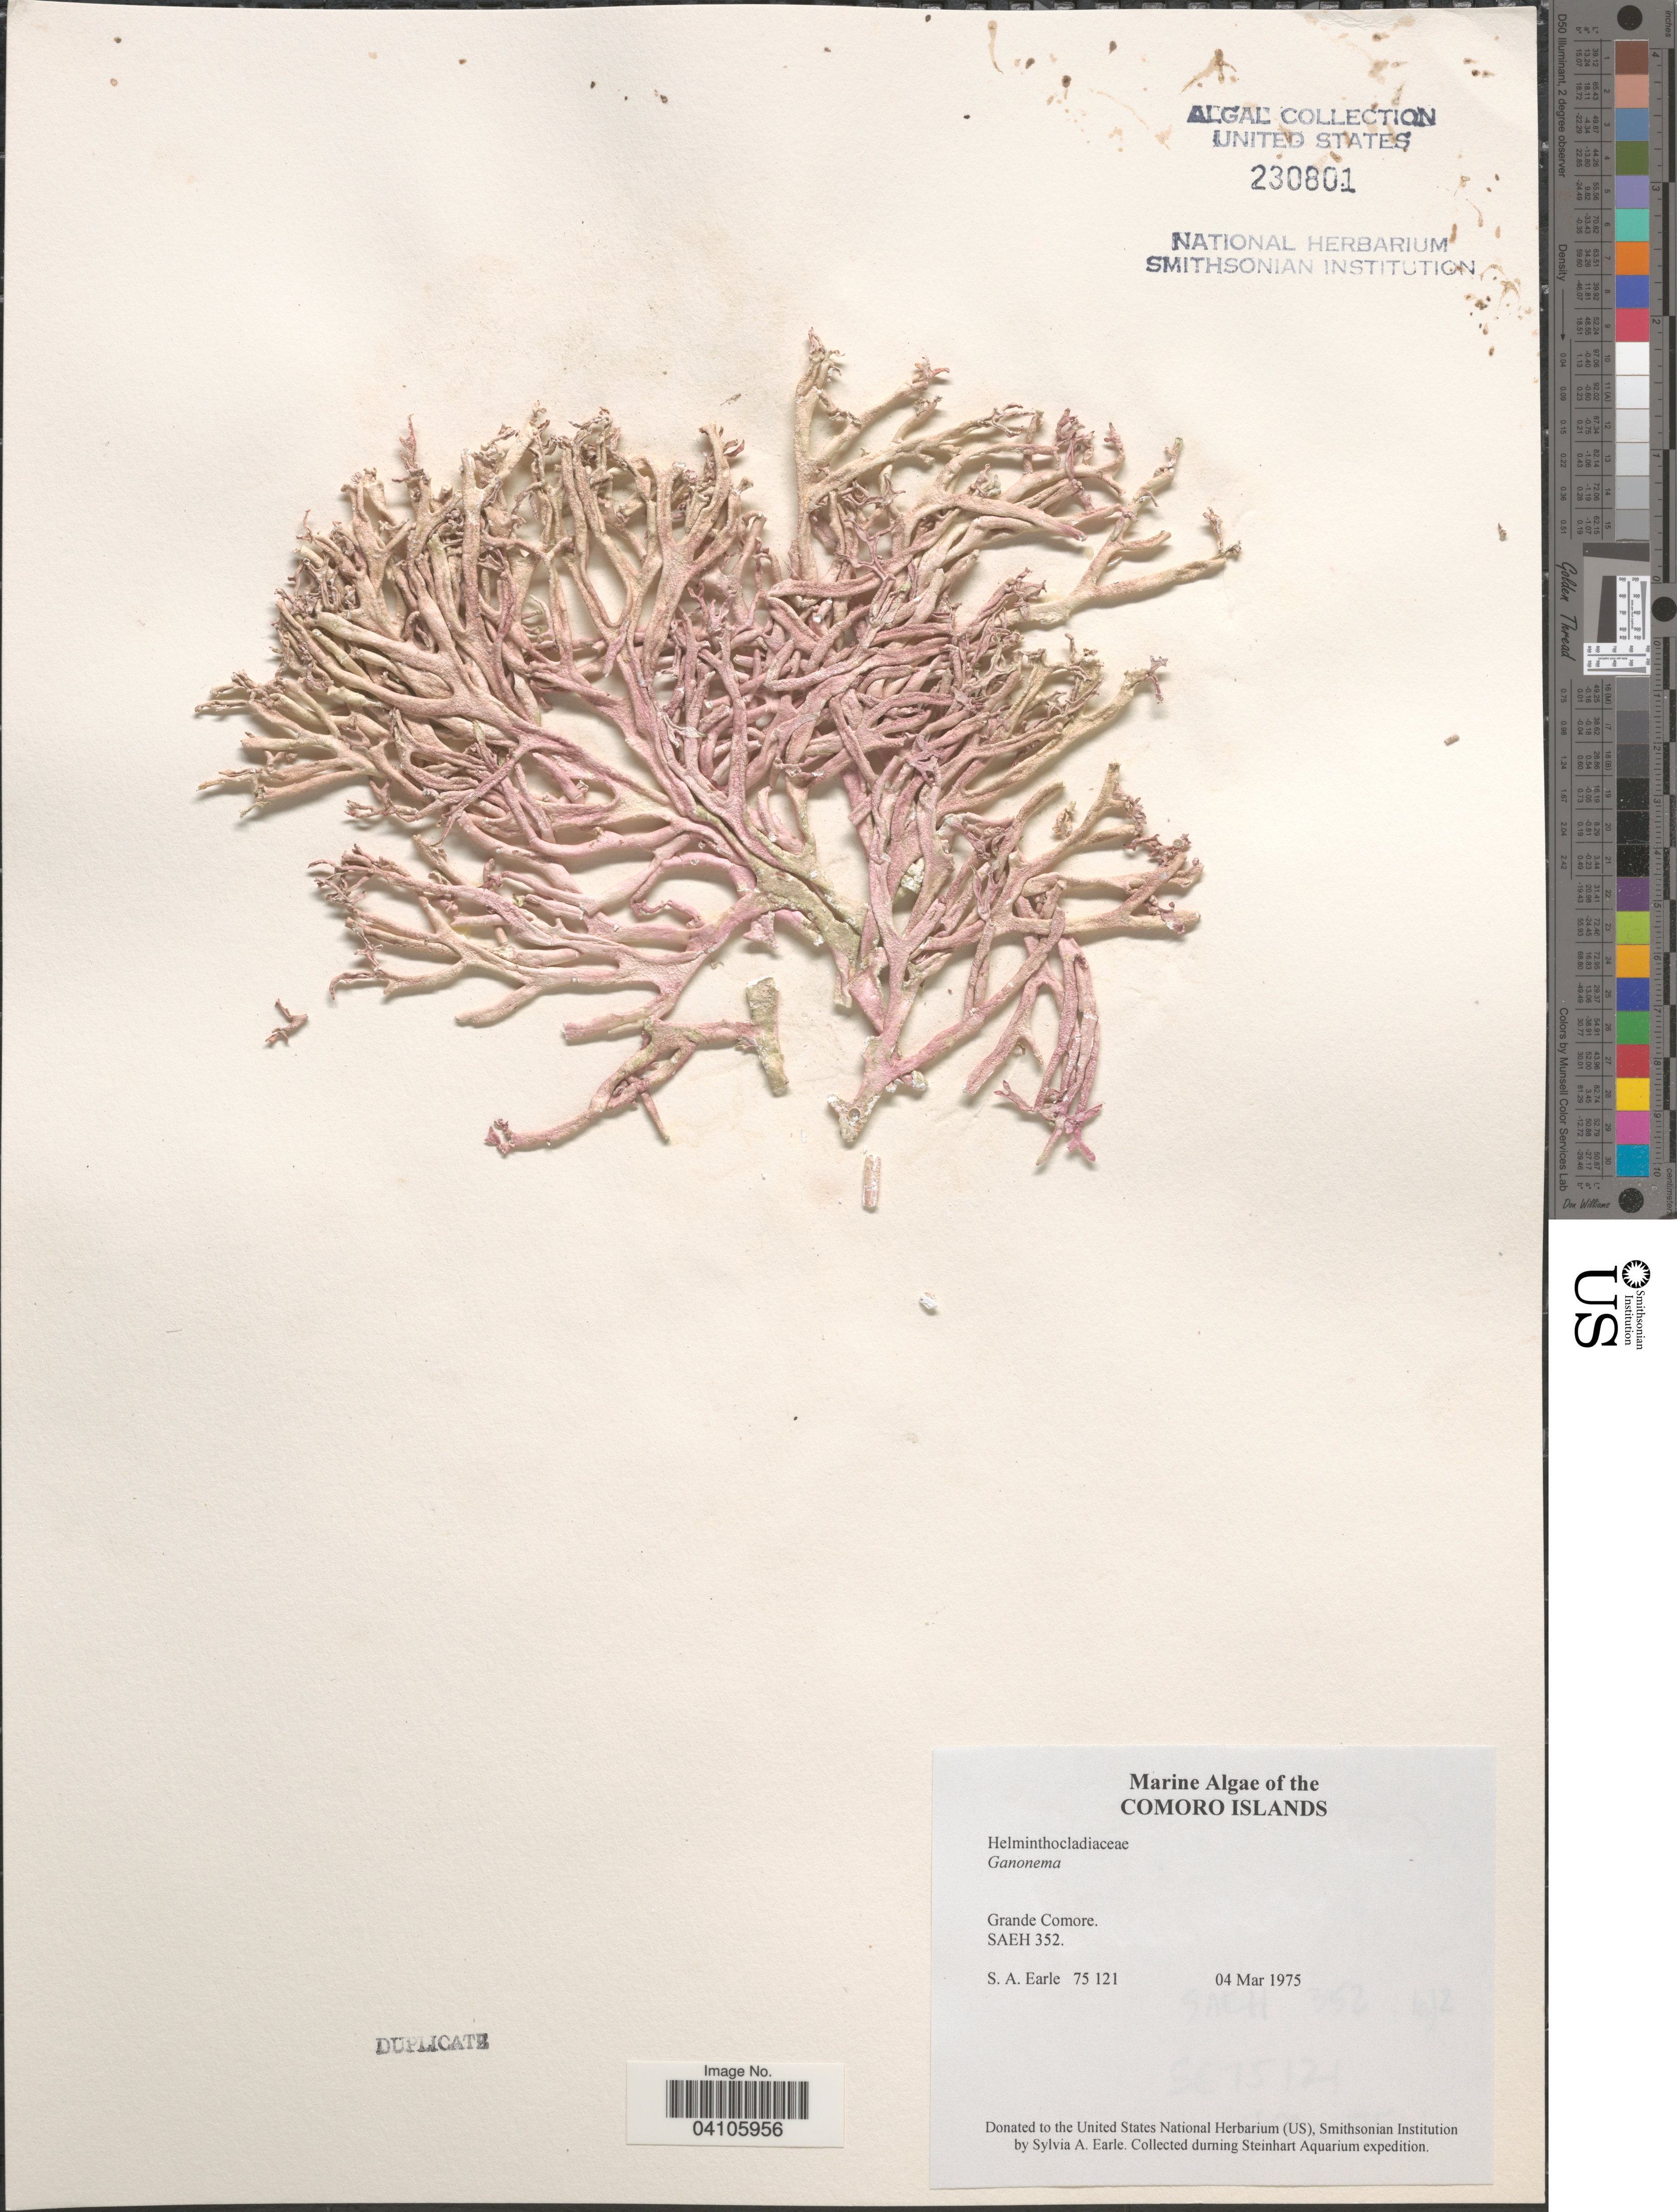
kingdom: Plantae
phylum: Rhodophyta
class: Florideophyceae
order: Nemaliales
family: Liagoraceae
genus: Ganonema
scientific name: Ganonema sp.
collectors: S. A. Earle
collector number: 75121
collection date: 1975-03-04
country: Comoros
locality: Grande Comore. Steinhart Aquarium expedition.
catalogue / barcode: US 230801